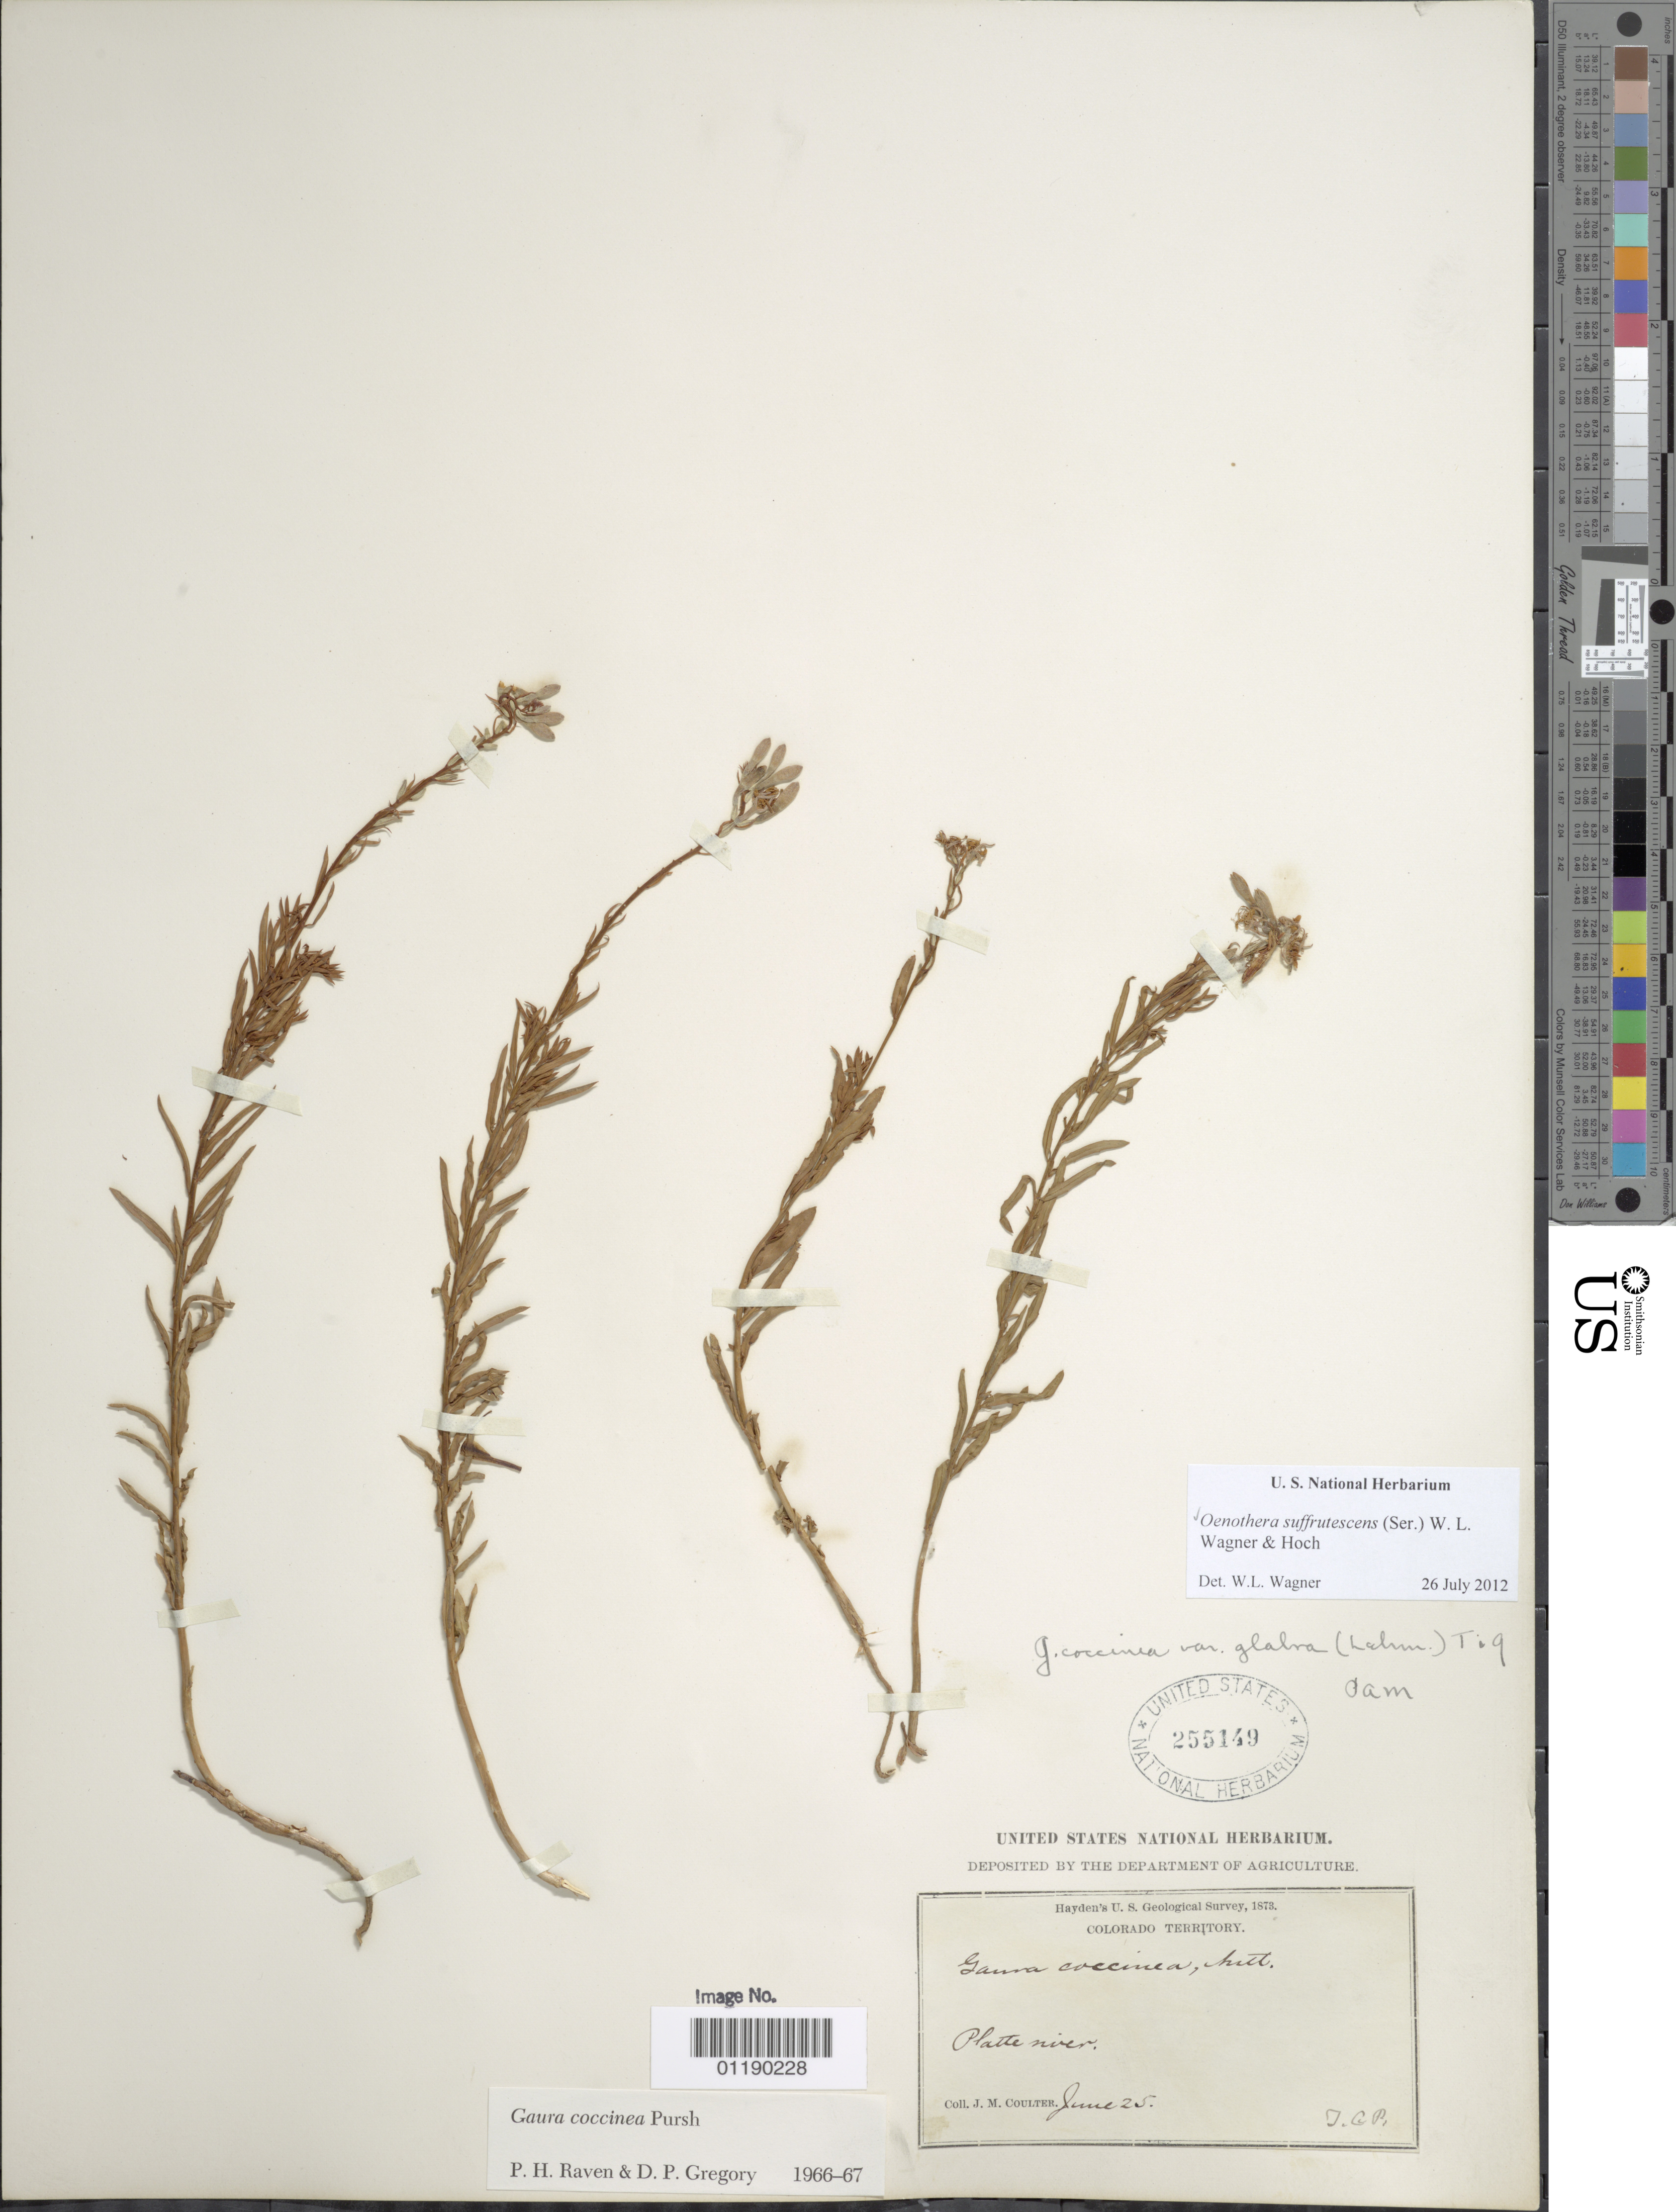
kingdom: Plantae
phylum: Tracheophyta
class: Magnoliopsida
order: Myrtales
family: Onagraceae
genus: Oenothera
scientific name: Oenothera suffrutescens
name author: (Ser.) W.L. Wagner & Hoch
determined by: Wagner, W. L., (BOT), Smithsonian Institution - National Museum of Natural History (UNITED STATES)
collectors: J. M. Coulter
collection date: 1873-06-25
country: United States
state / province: Colorado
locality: Platte River.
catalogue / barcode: US 255149